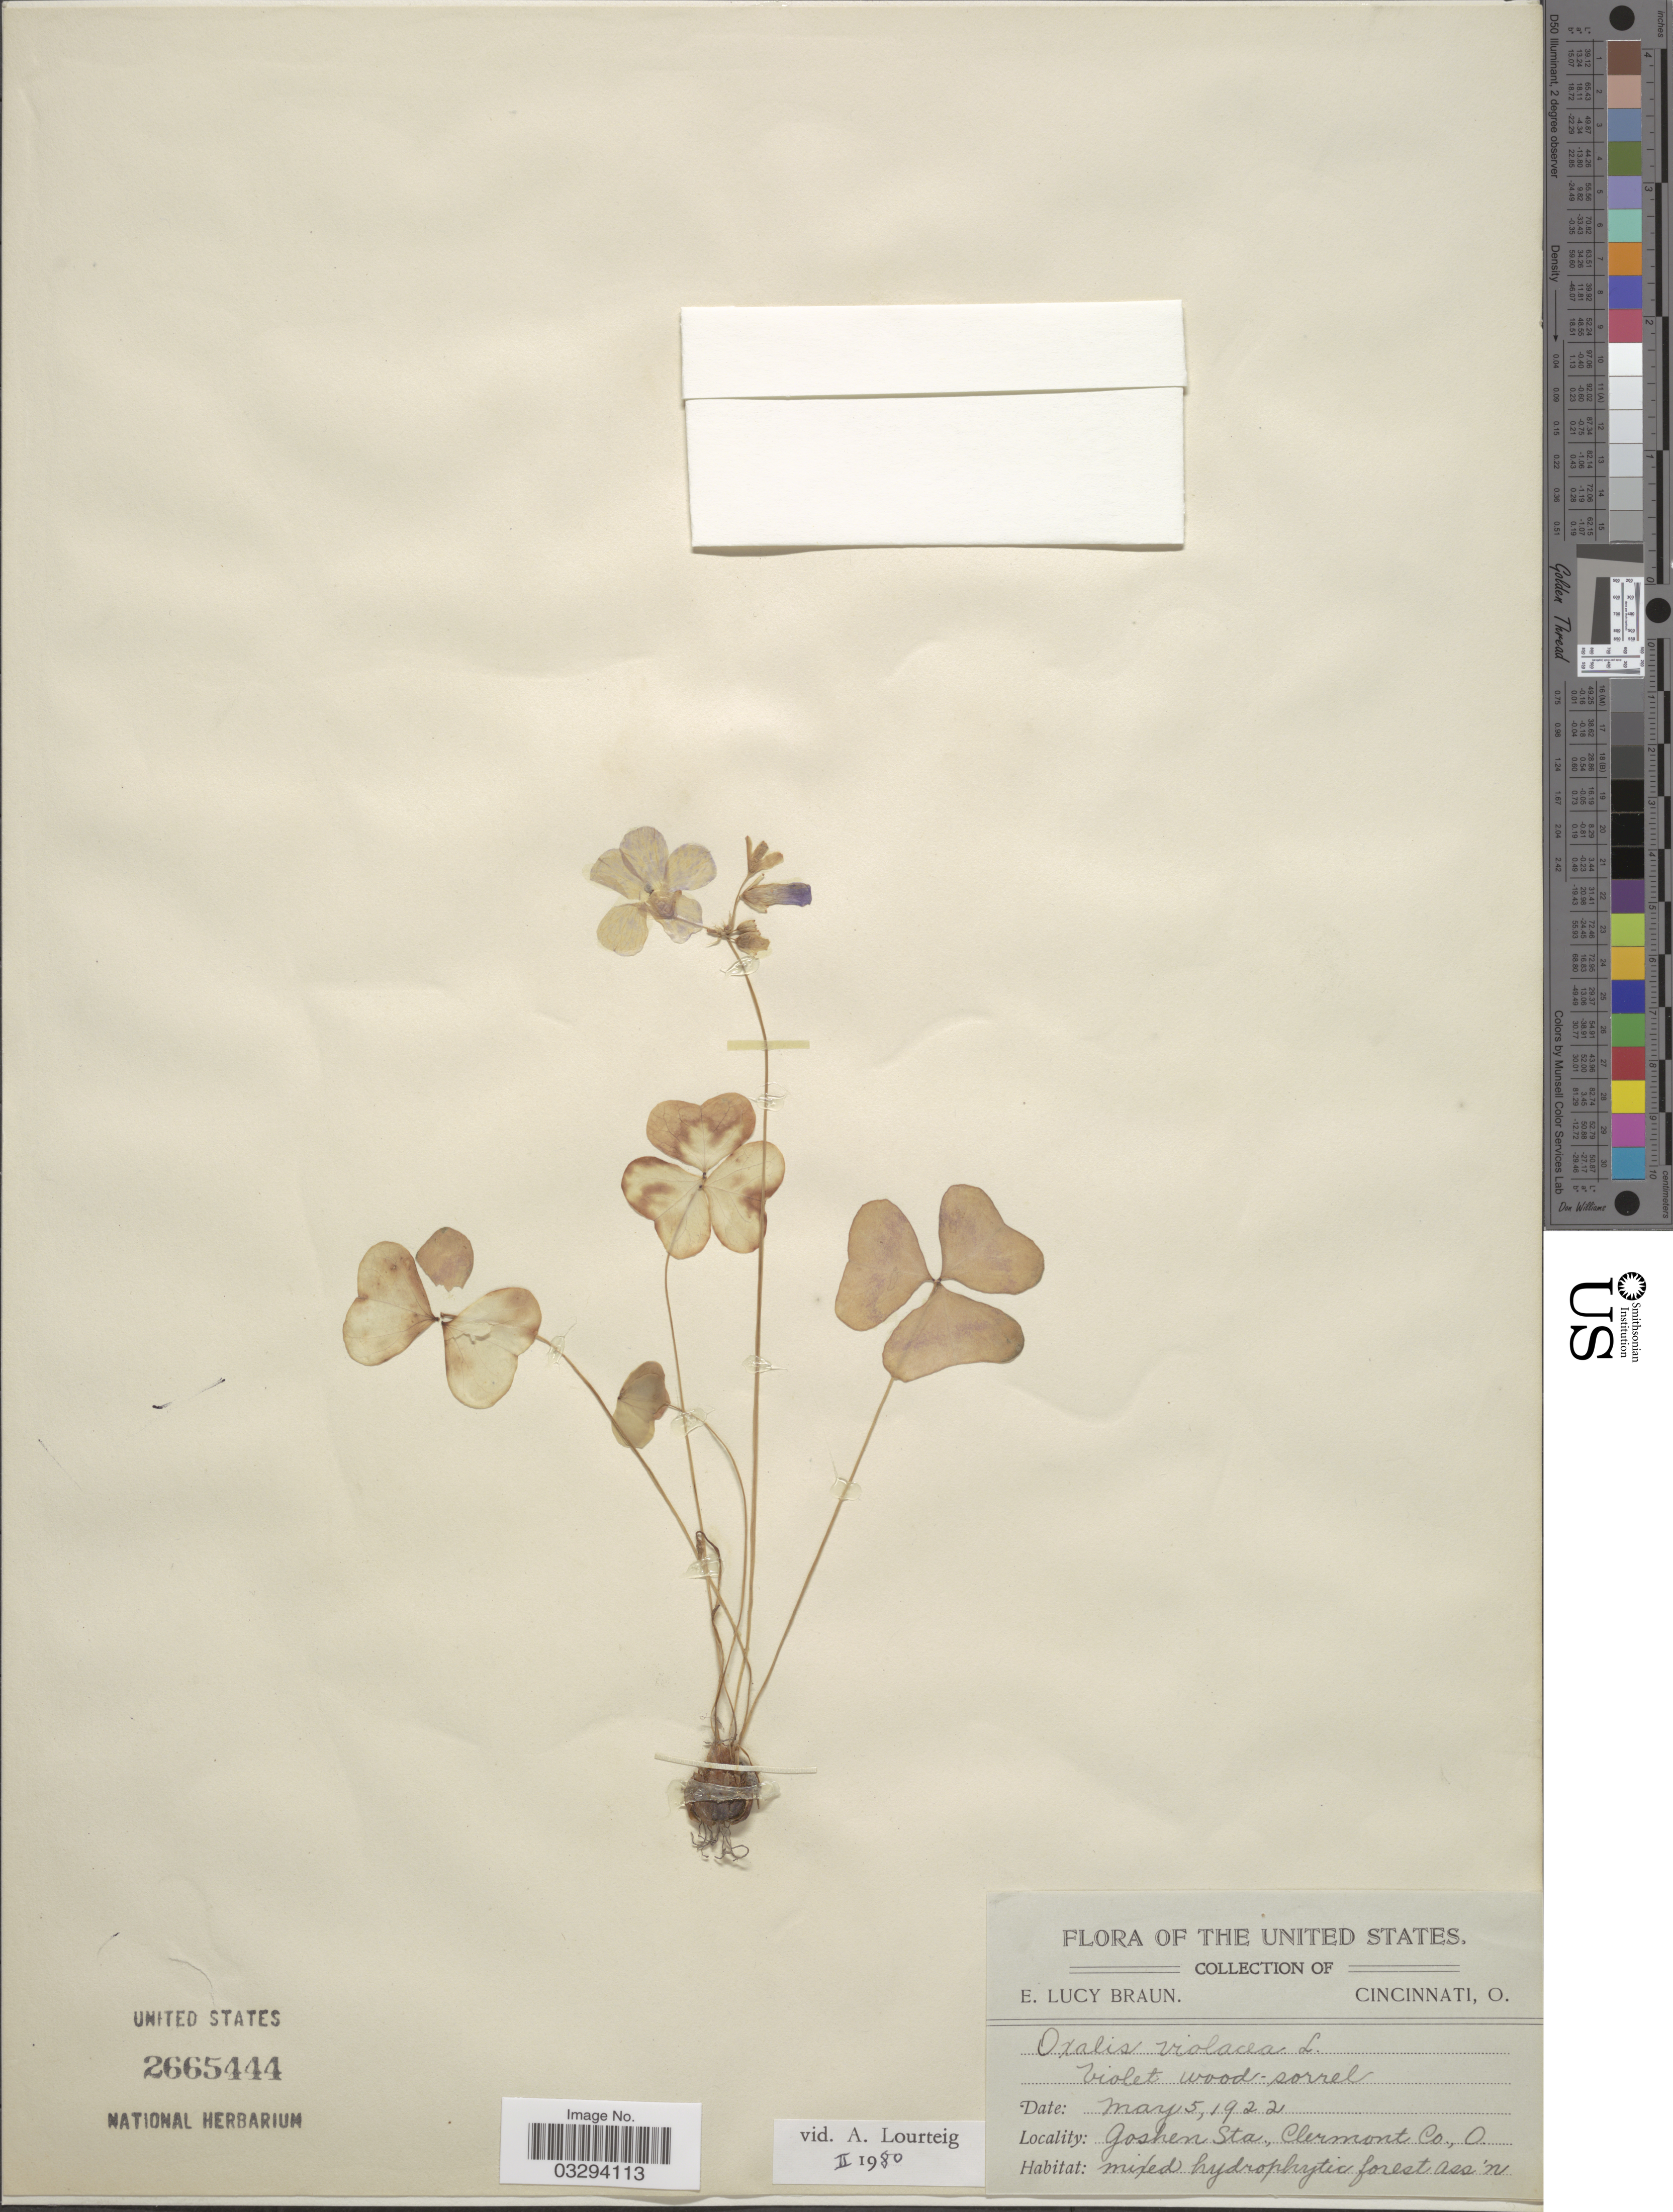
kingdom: Plantae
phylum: Tracheophyta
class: Magnoliopsida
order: Oxalidales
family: Oxalidaceae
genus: Oxalis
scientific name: Oxalis violacea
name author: L.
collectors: E. L. Braun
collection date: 1922-05-05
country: United States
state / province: Ohio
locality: Goshen Sta., Clermont Co.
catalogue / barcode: US 2665444